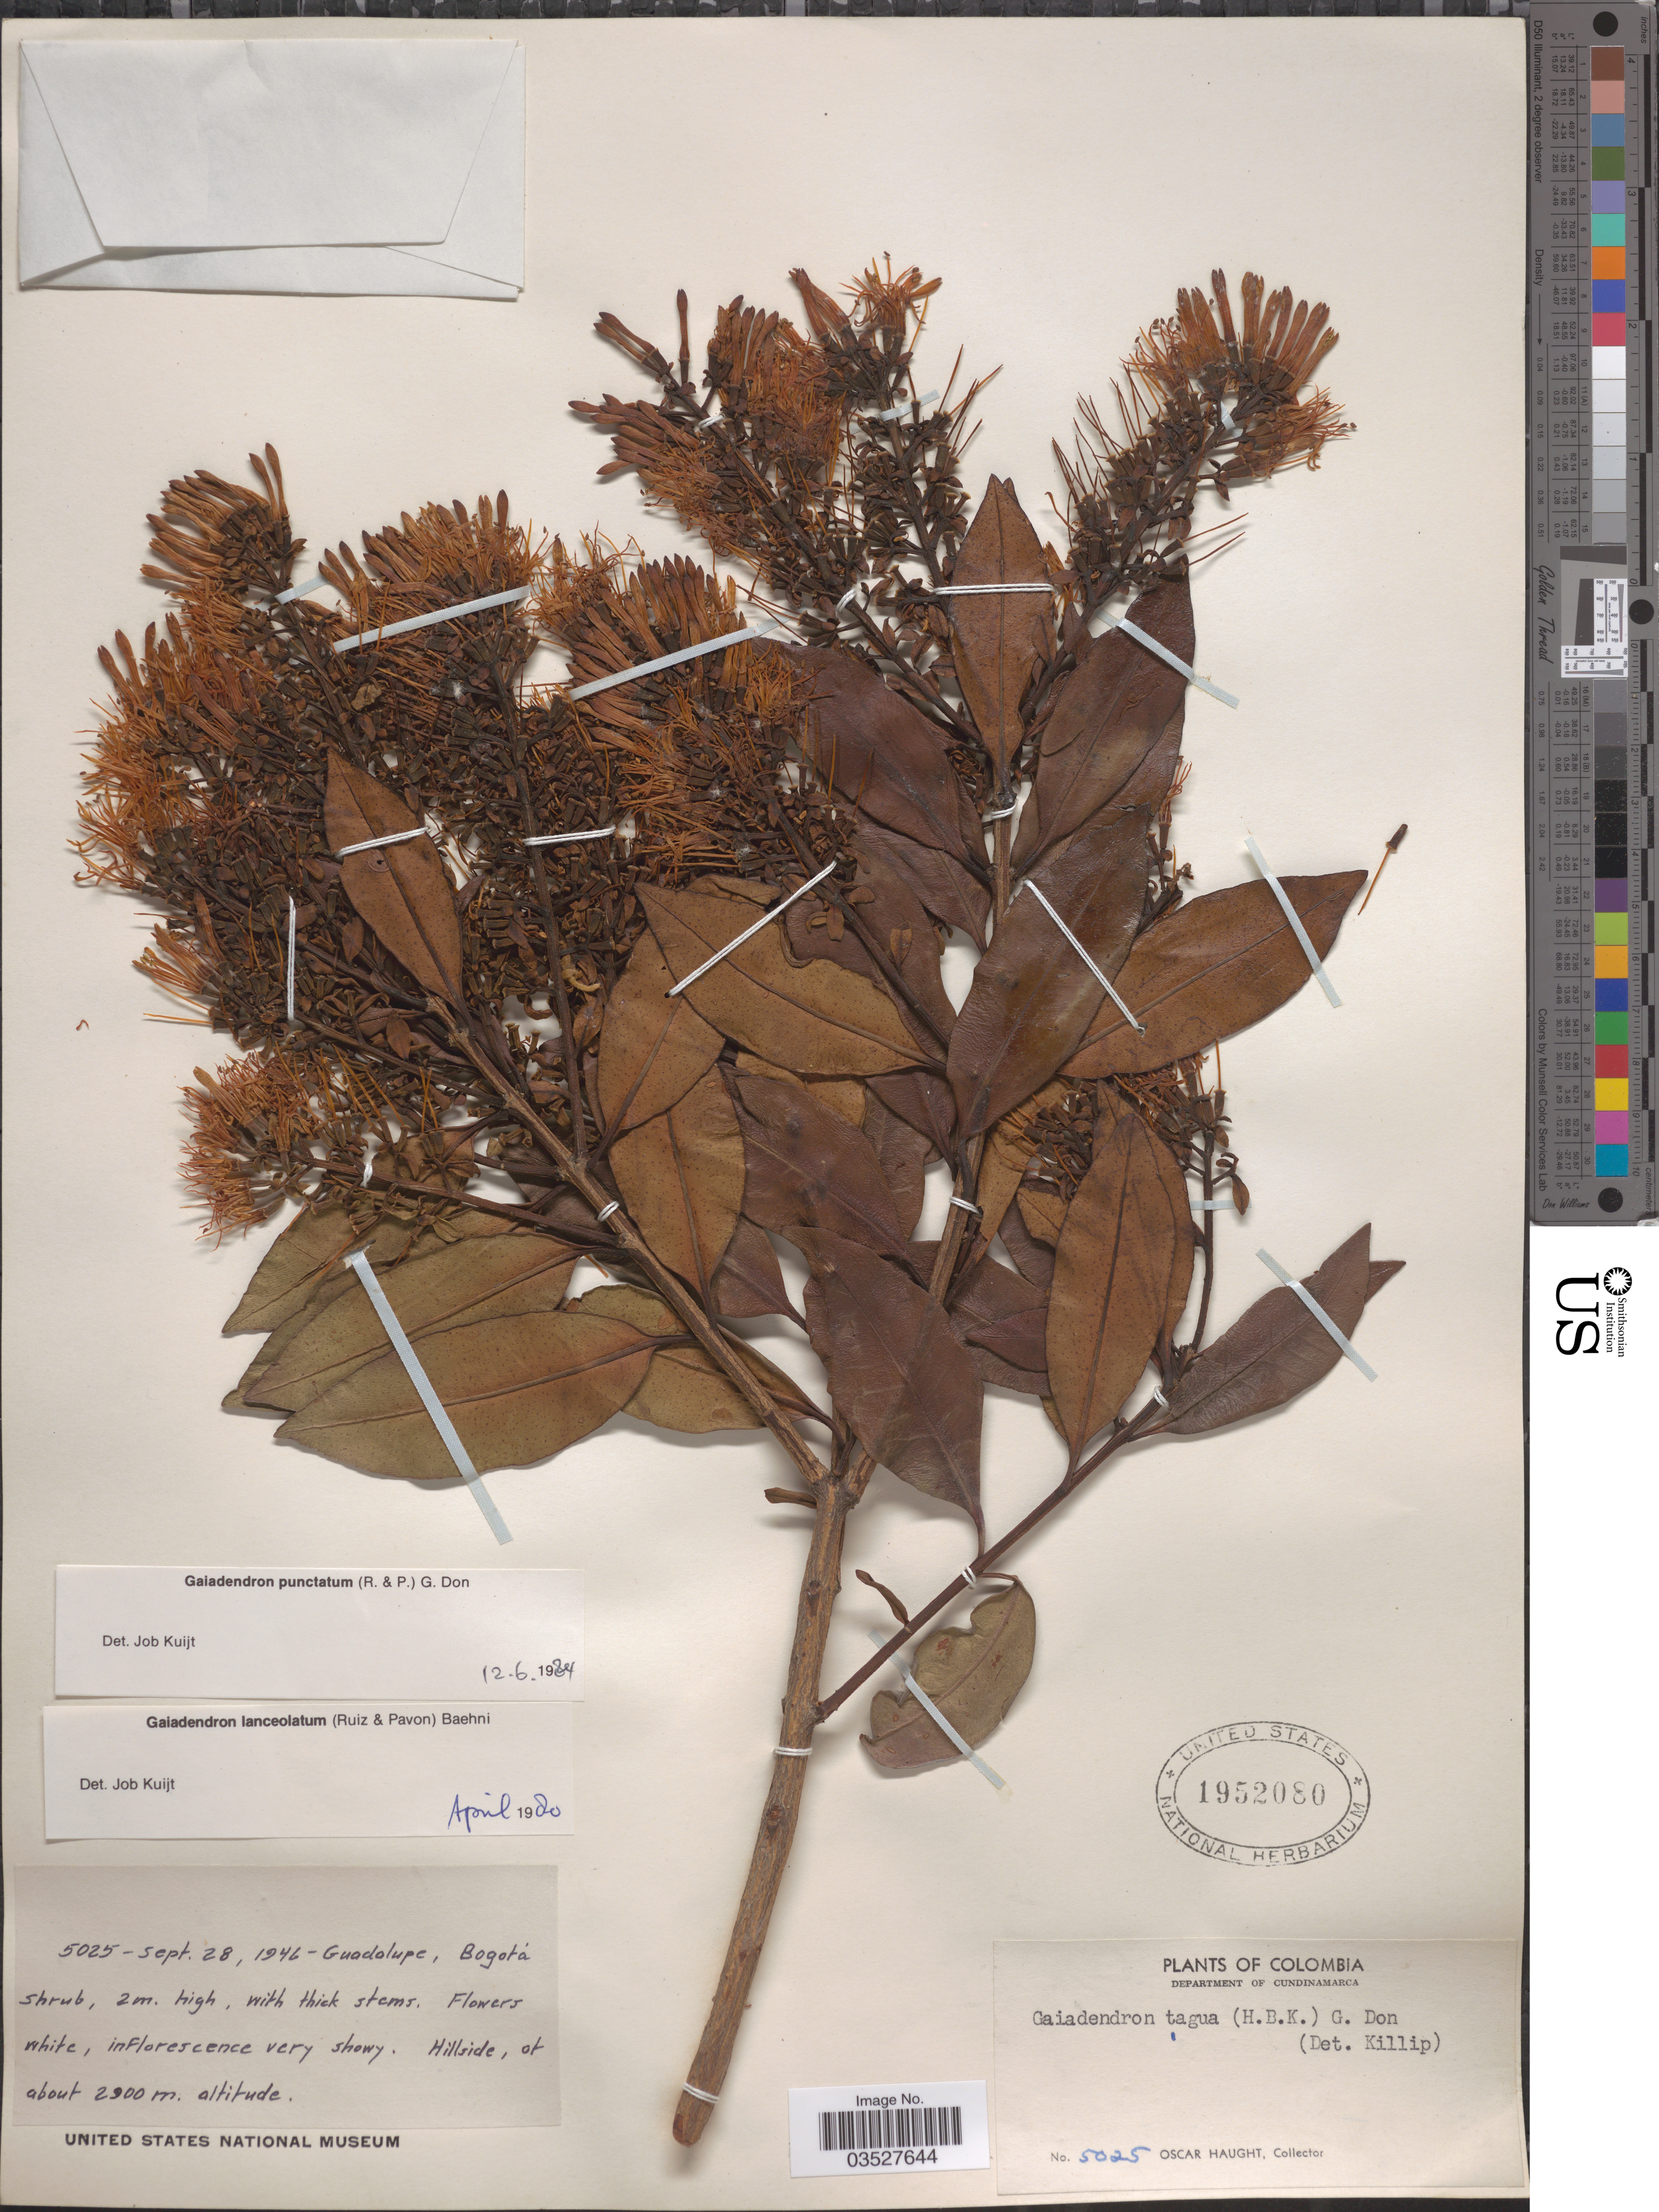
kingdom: Plantae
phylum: Tracheophyta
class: Magnoliopsida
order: Santalales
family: Loranthaceae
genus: Gaiadendron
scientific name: Gaiadendron punctatum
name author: (Ruiz & Pav.) G. Don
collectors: O. Haught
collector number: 5025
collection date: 1946-09-28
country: Colombia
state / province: Cundinamarca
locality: Guadalupe, Bogotá. Department of Cundinamarca.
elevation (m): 2900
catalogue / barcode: US 1952080